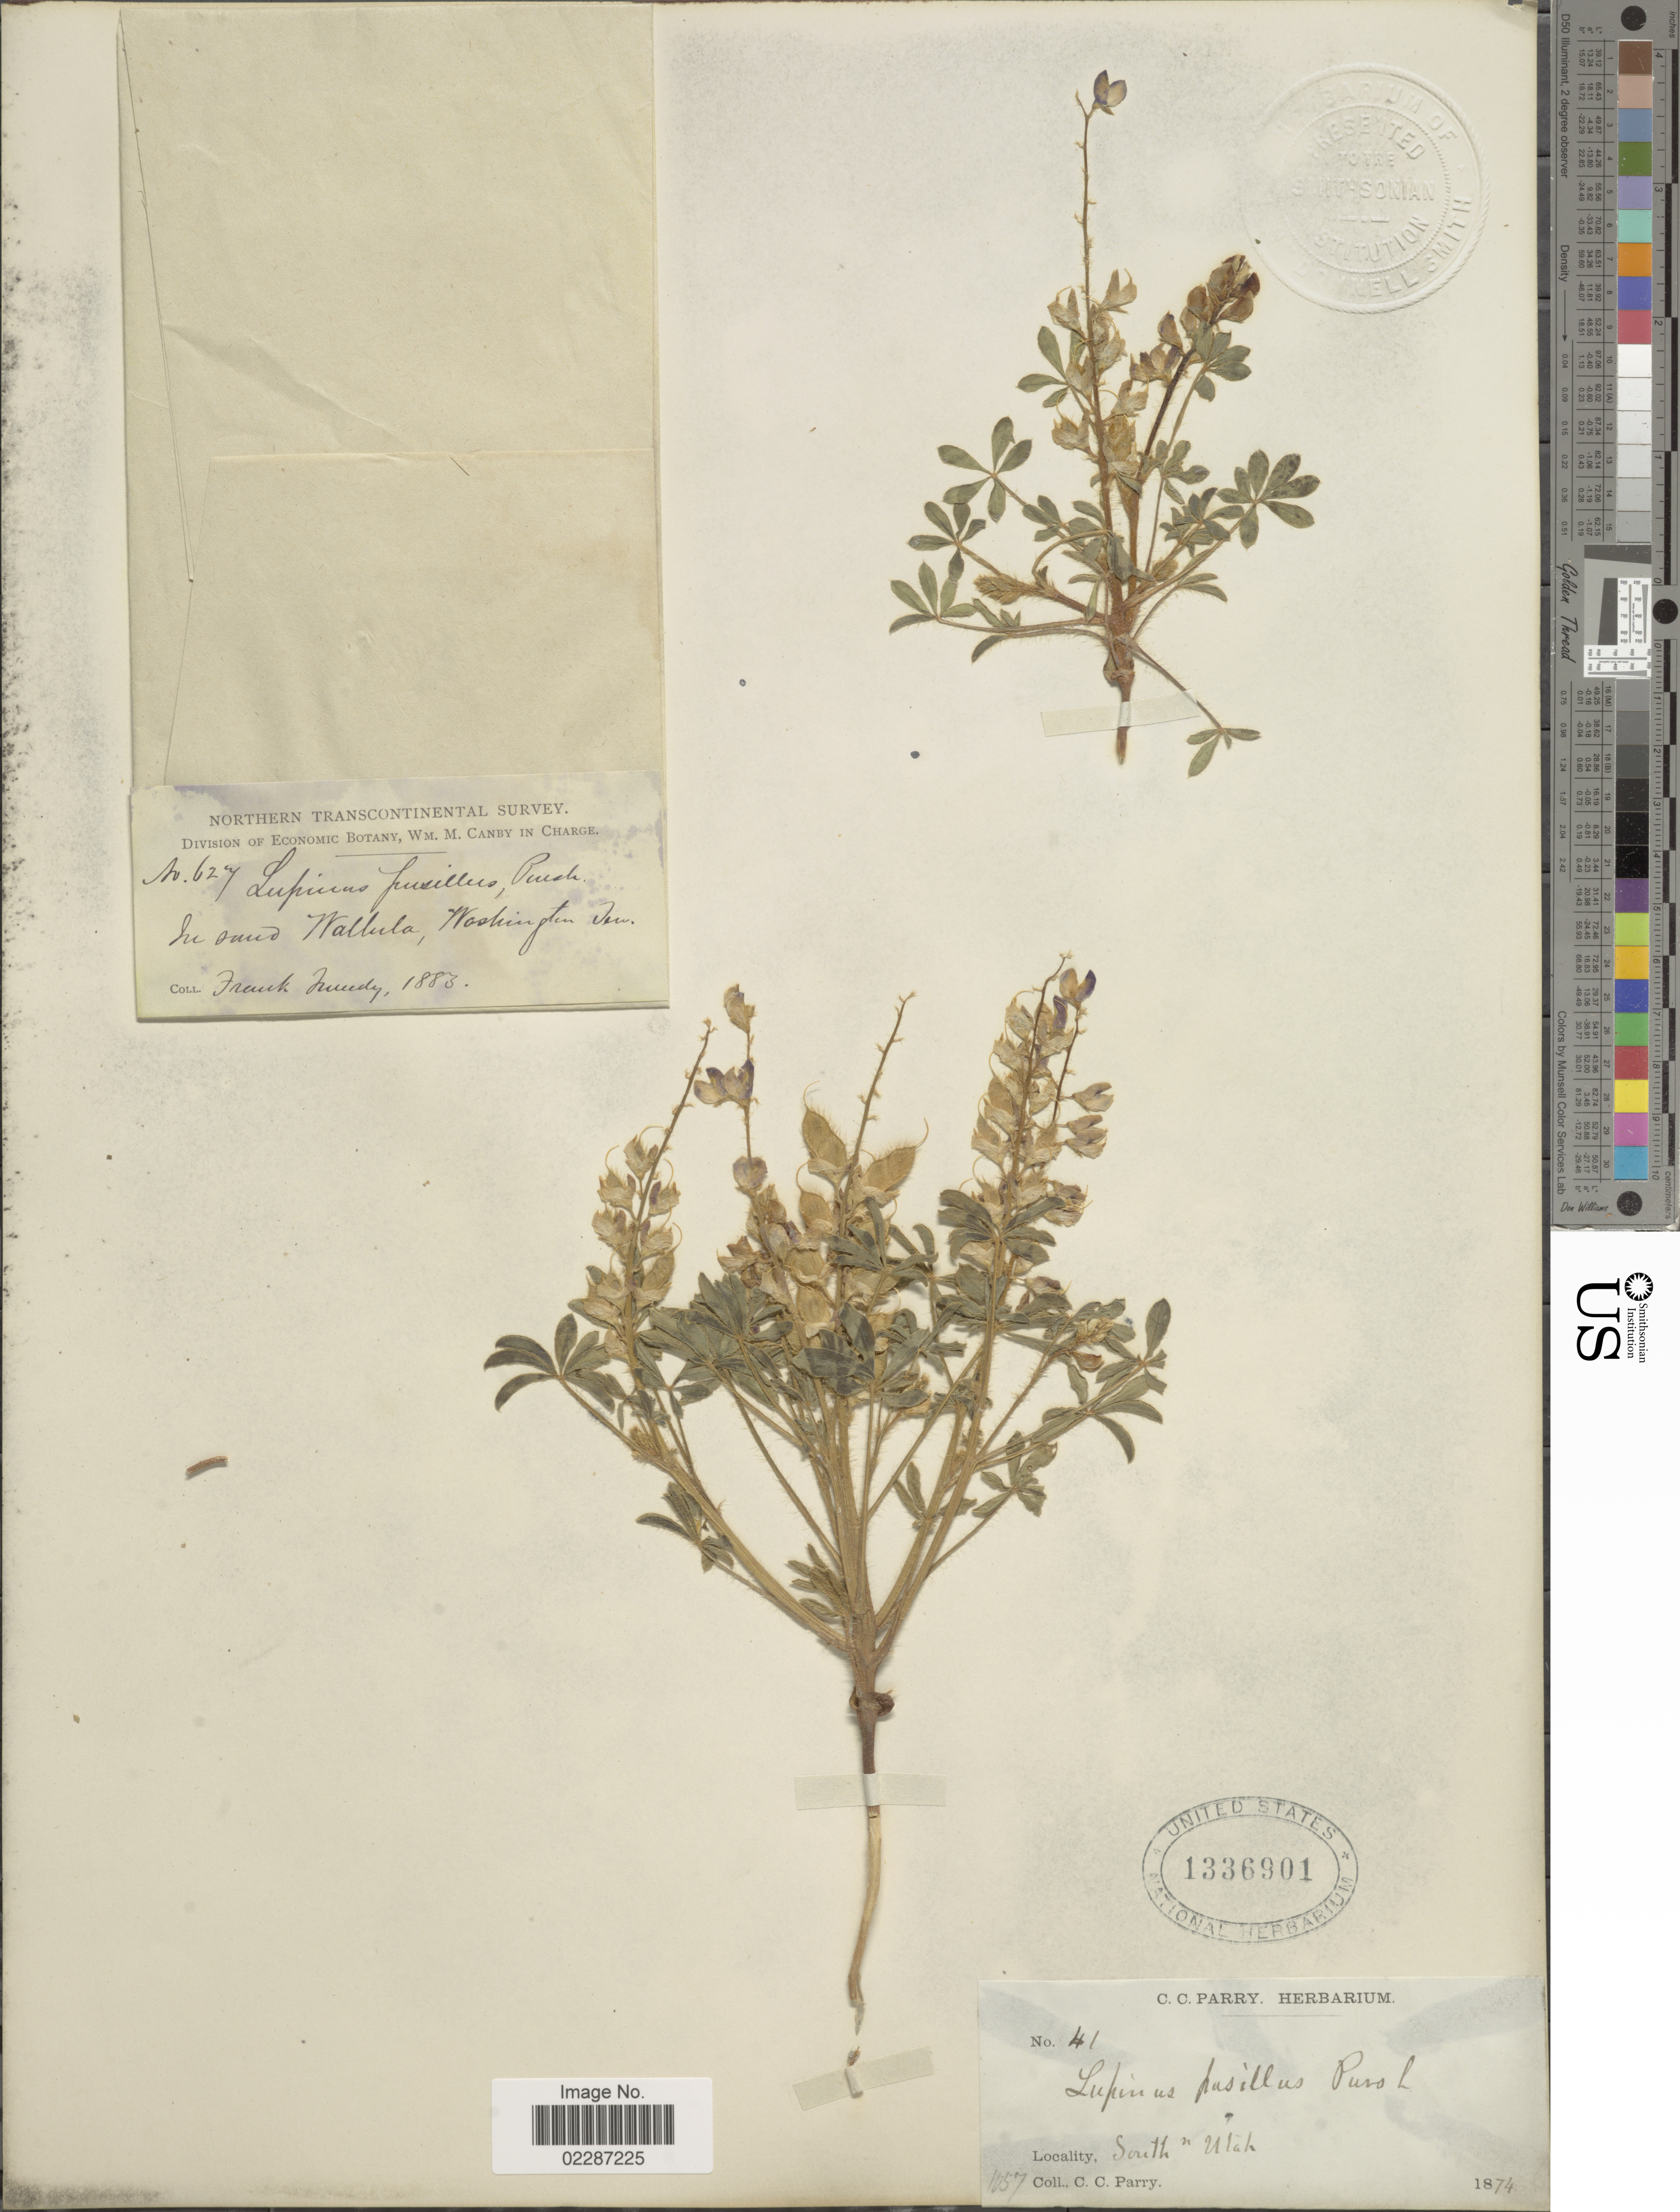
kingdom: Plantae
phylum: Tracheophyta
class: Magnoliopsida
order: Fabales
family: Fabaceae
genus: Lupinus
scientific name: Lupinus pusillus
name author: Pursh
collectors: C. C. Parry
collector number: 41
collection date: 1874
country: United States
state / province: Utah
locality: South Utah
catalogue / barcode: US 1336901